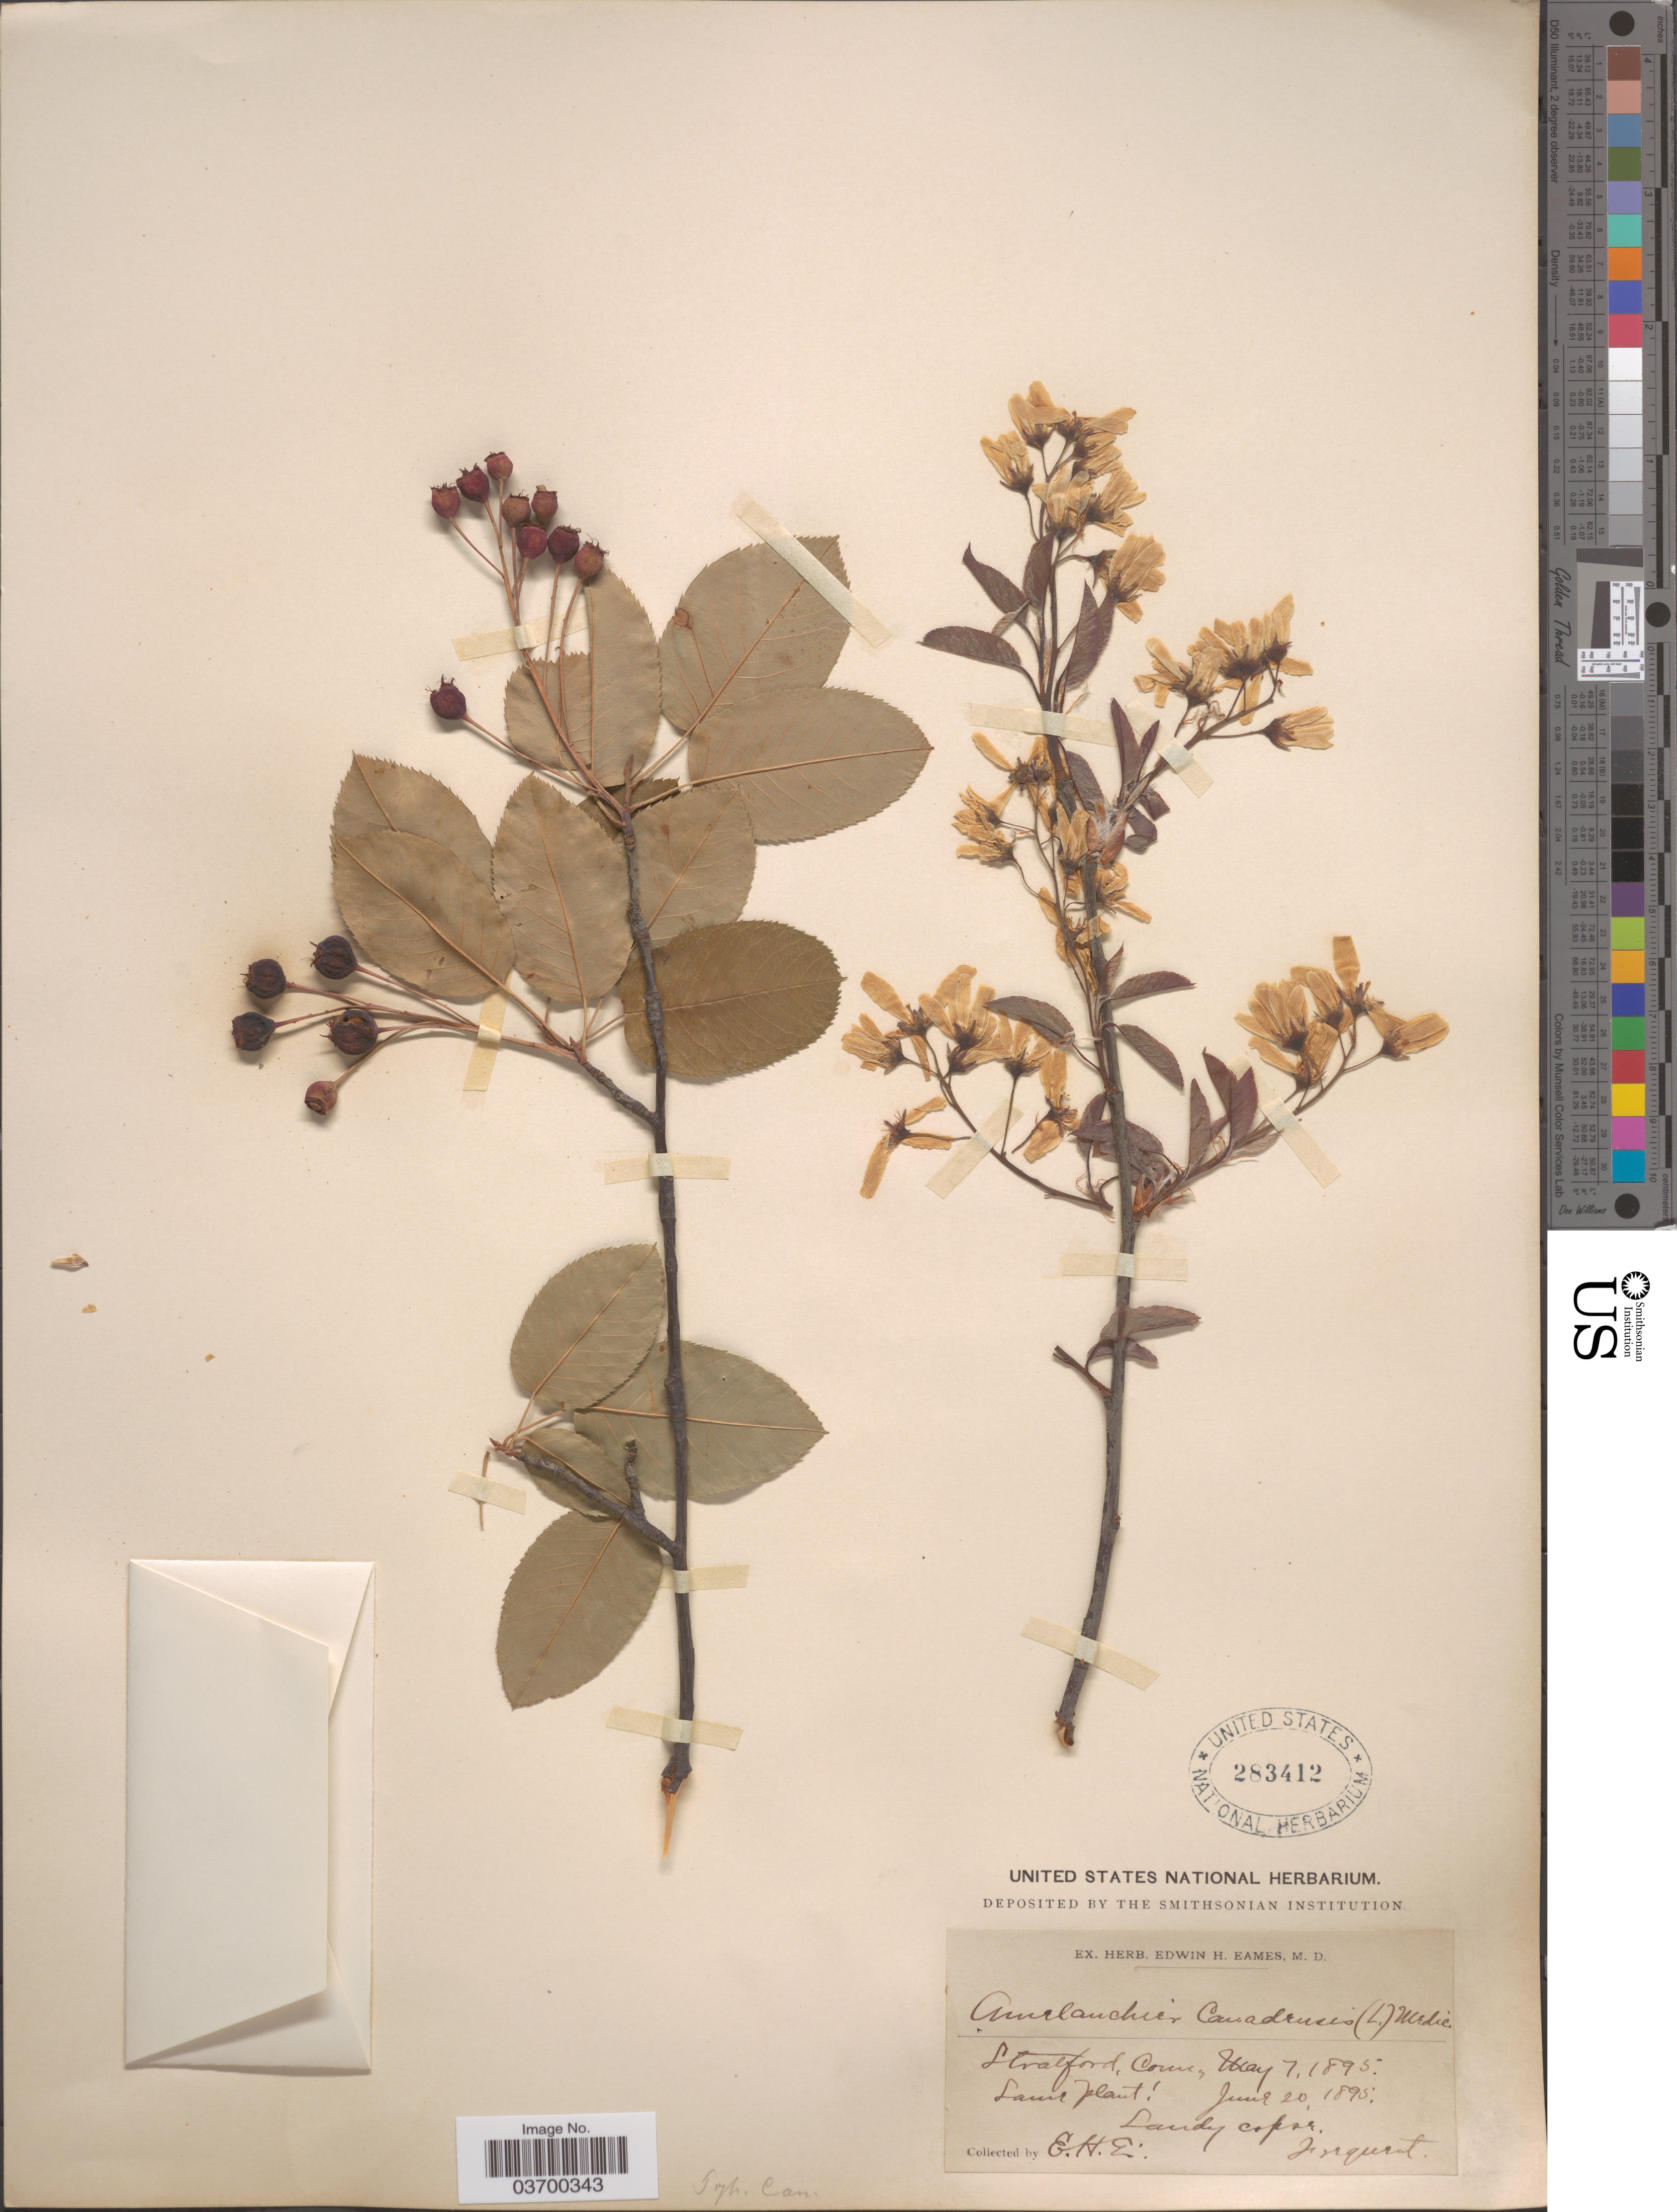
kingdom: Plantae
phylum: Tracheophyta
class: Magnoliopsida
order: Rosales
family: Rosaceae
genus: Amelanchier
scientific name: Amelanchier canadensis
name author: (L.) Medic.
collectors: E. H. Eames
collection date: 1895-05-07/1895-06-20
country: United States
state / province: Connecticut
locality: Stratford.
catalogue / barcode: US 283412